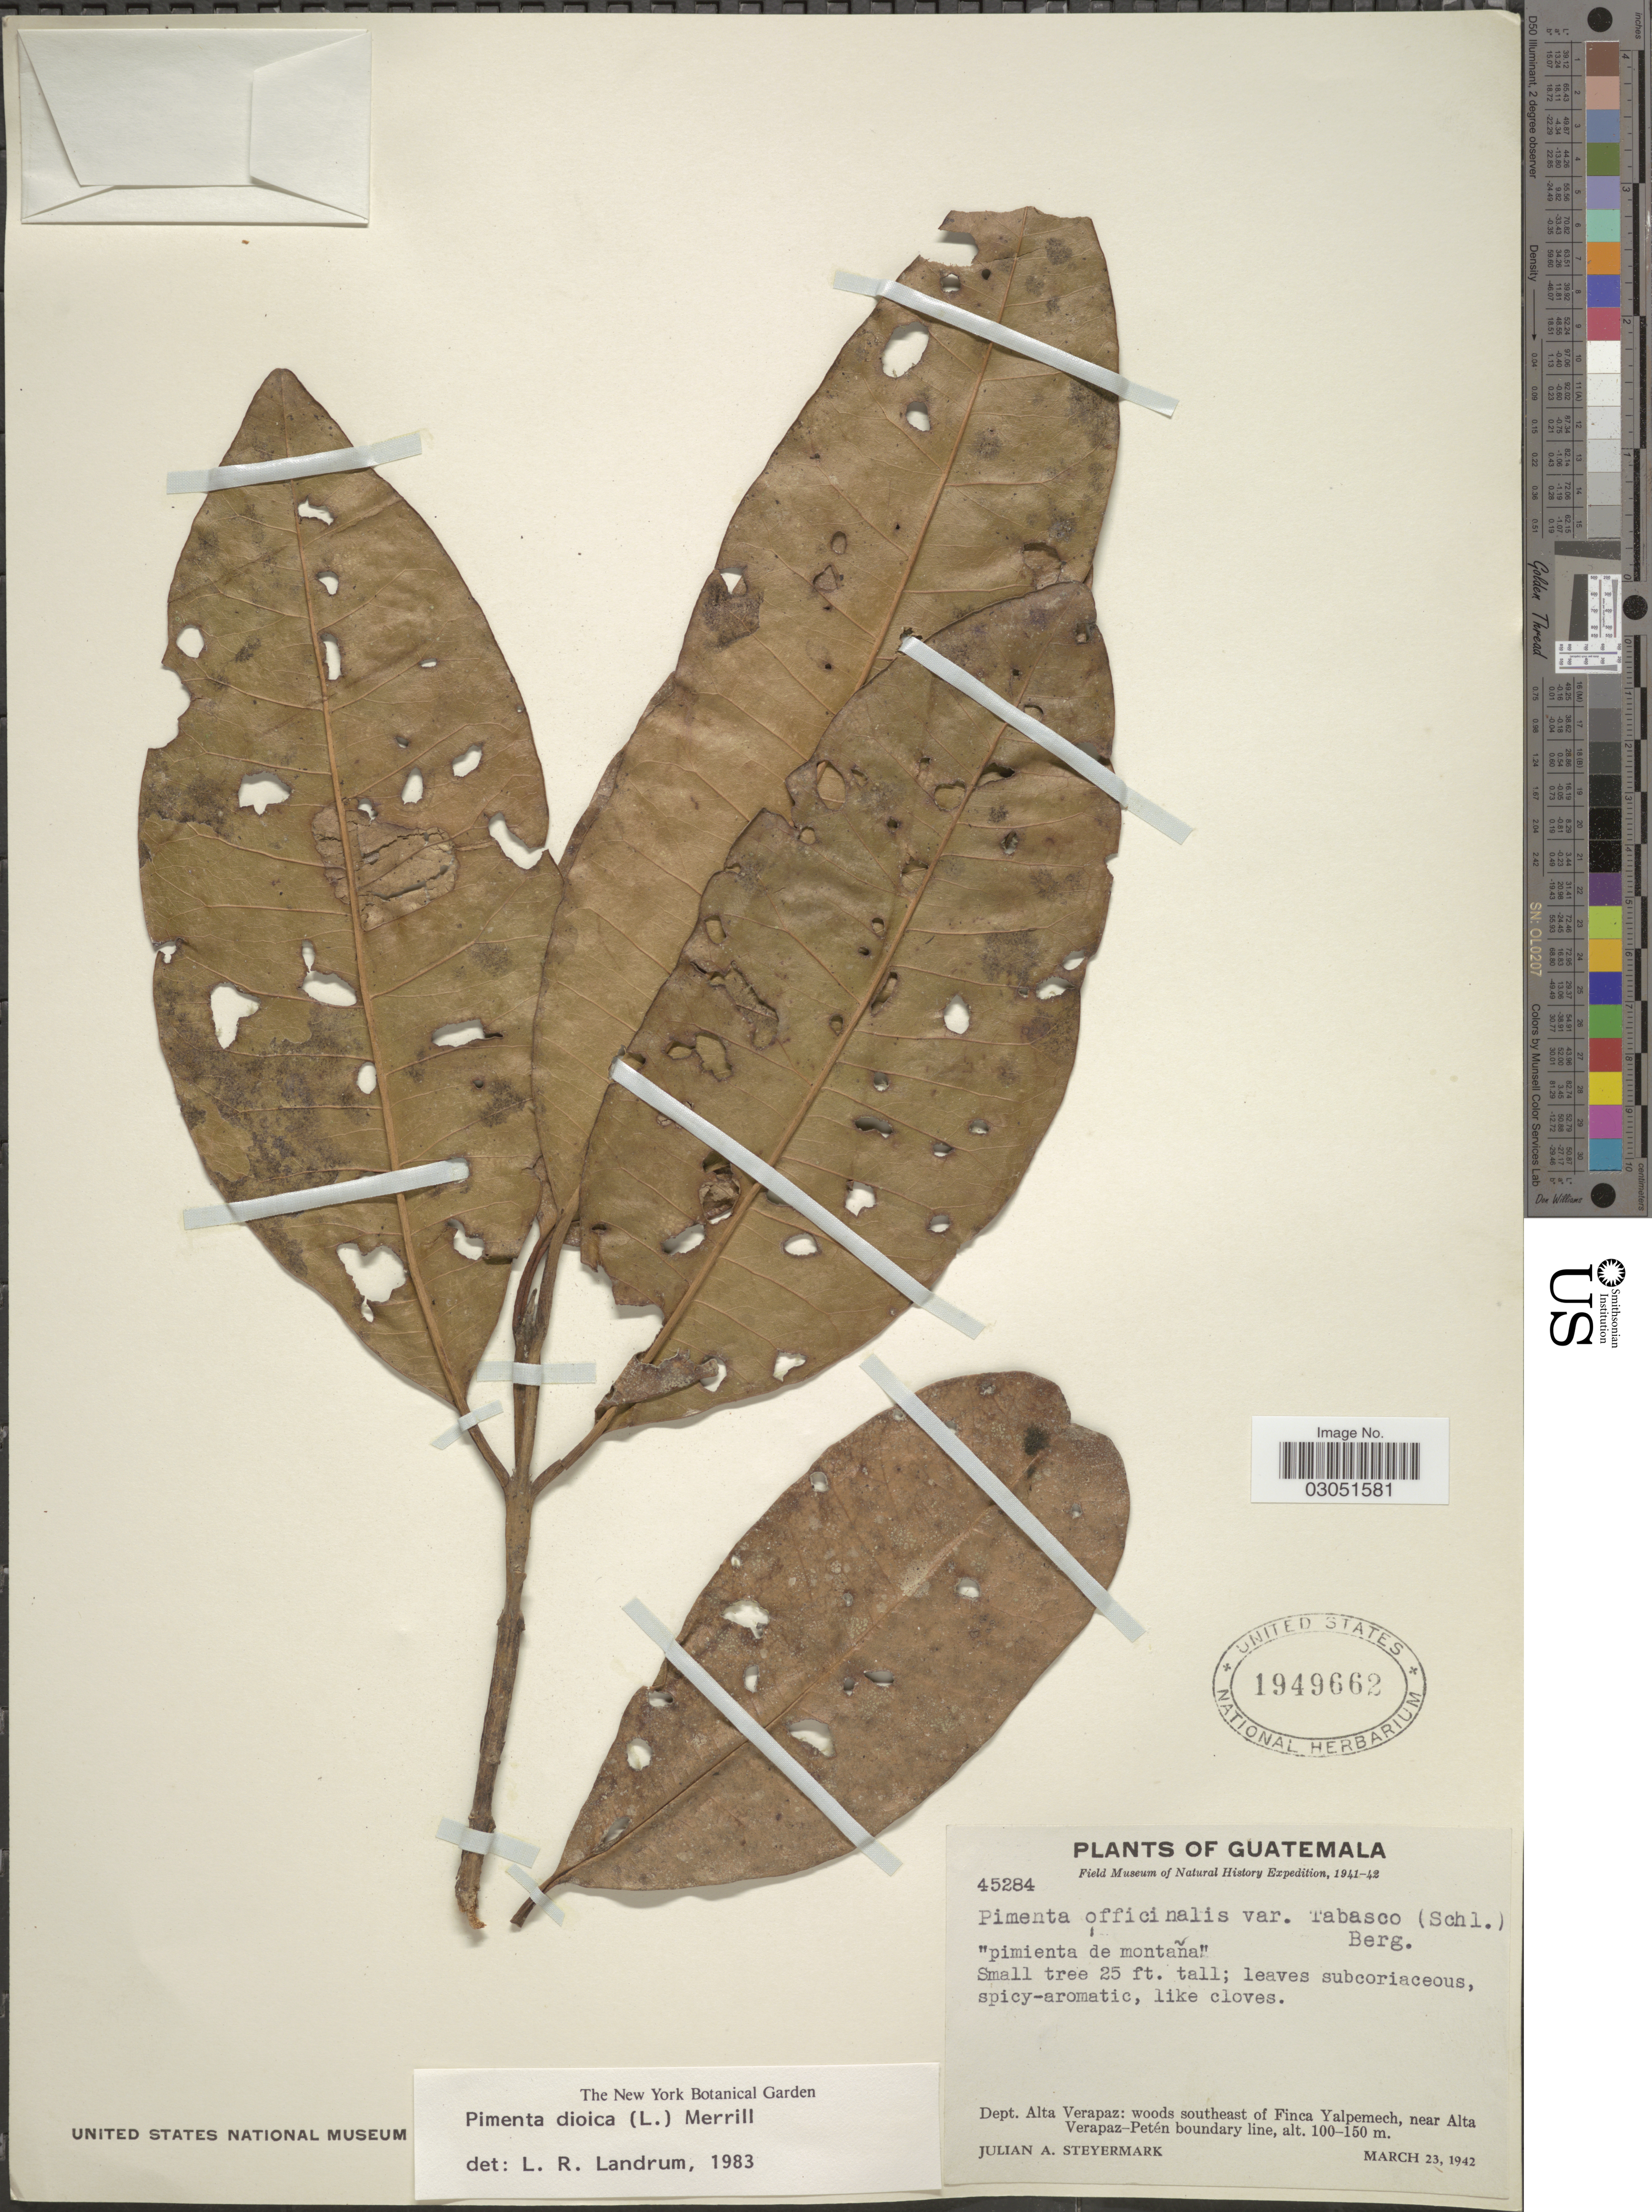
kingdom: Plantae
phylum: Tracheophyta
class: Magnoliopsida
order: Myrtales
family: Myrtaceae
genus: Pimenta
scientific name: Pimenta dioica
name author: (L.) Merr.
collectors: J. Steyermark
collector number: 45284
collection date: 1942-03-23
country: Guatemala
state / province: Alta Verapaz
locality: Dept. Alta Verapaz: woods southeast of Finca Yalpemech, near Alta Verapaz-Petén boundary line.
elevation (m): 100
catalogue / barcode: US 1949662